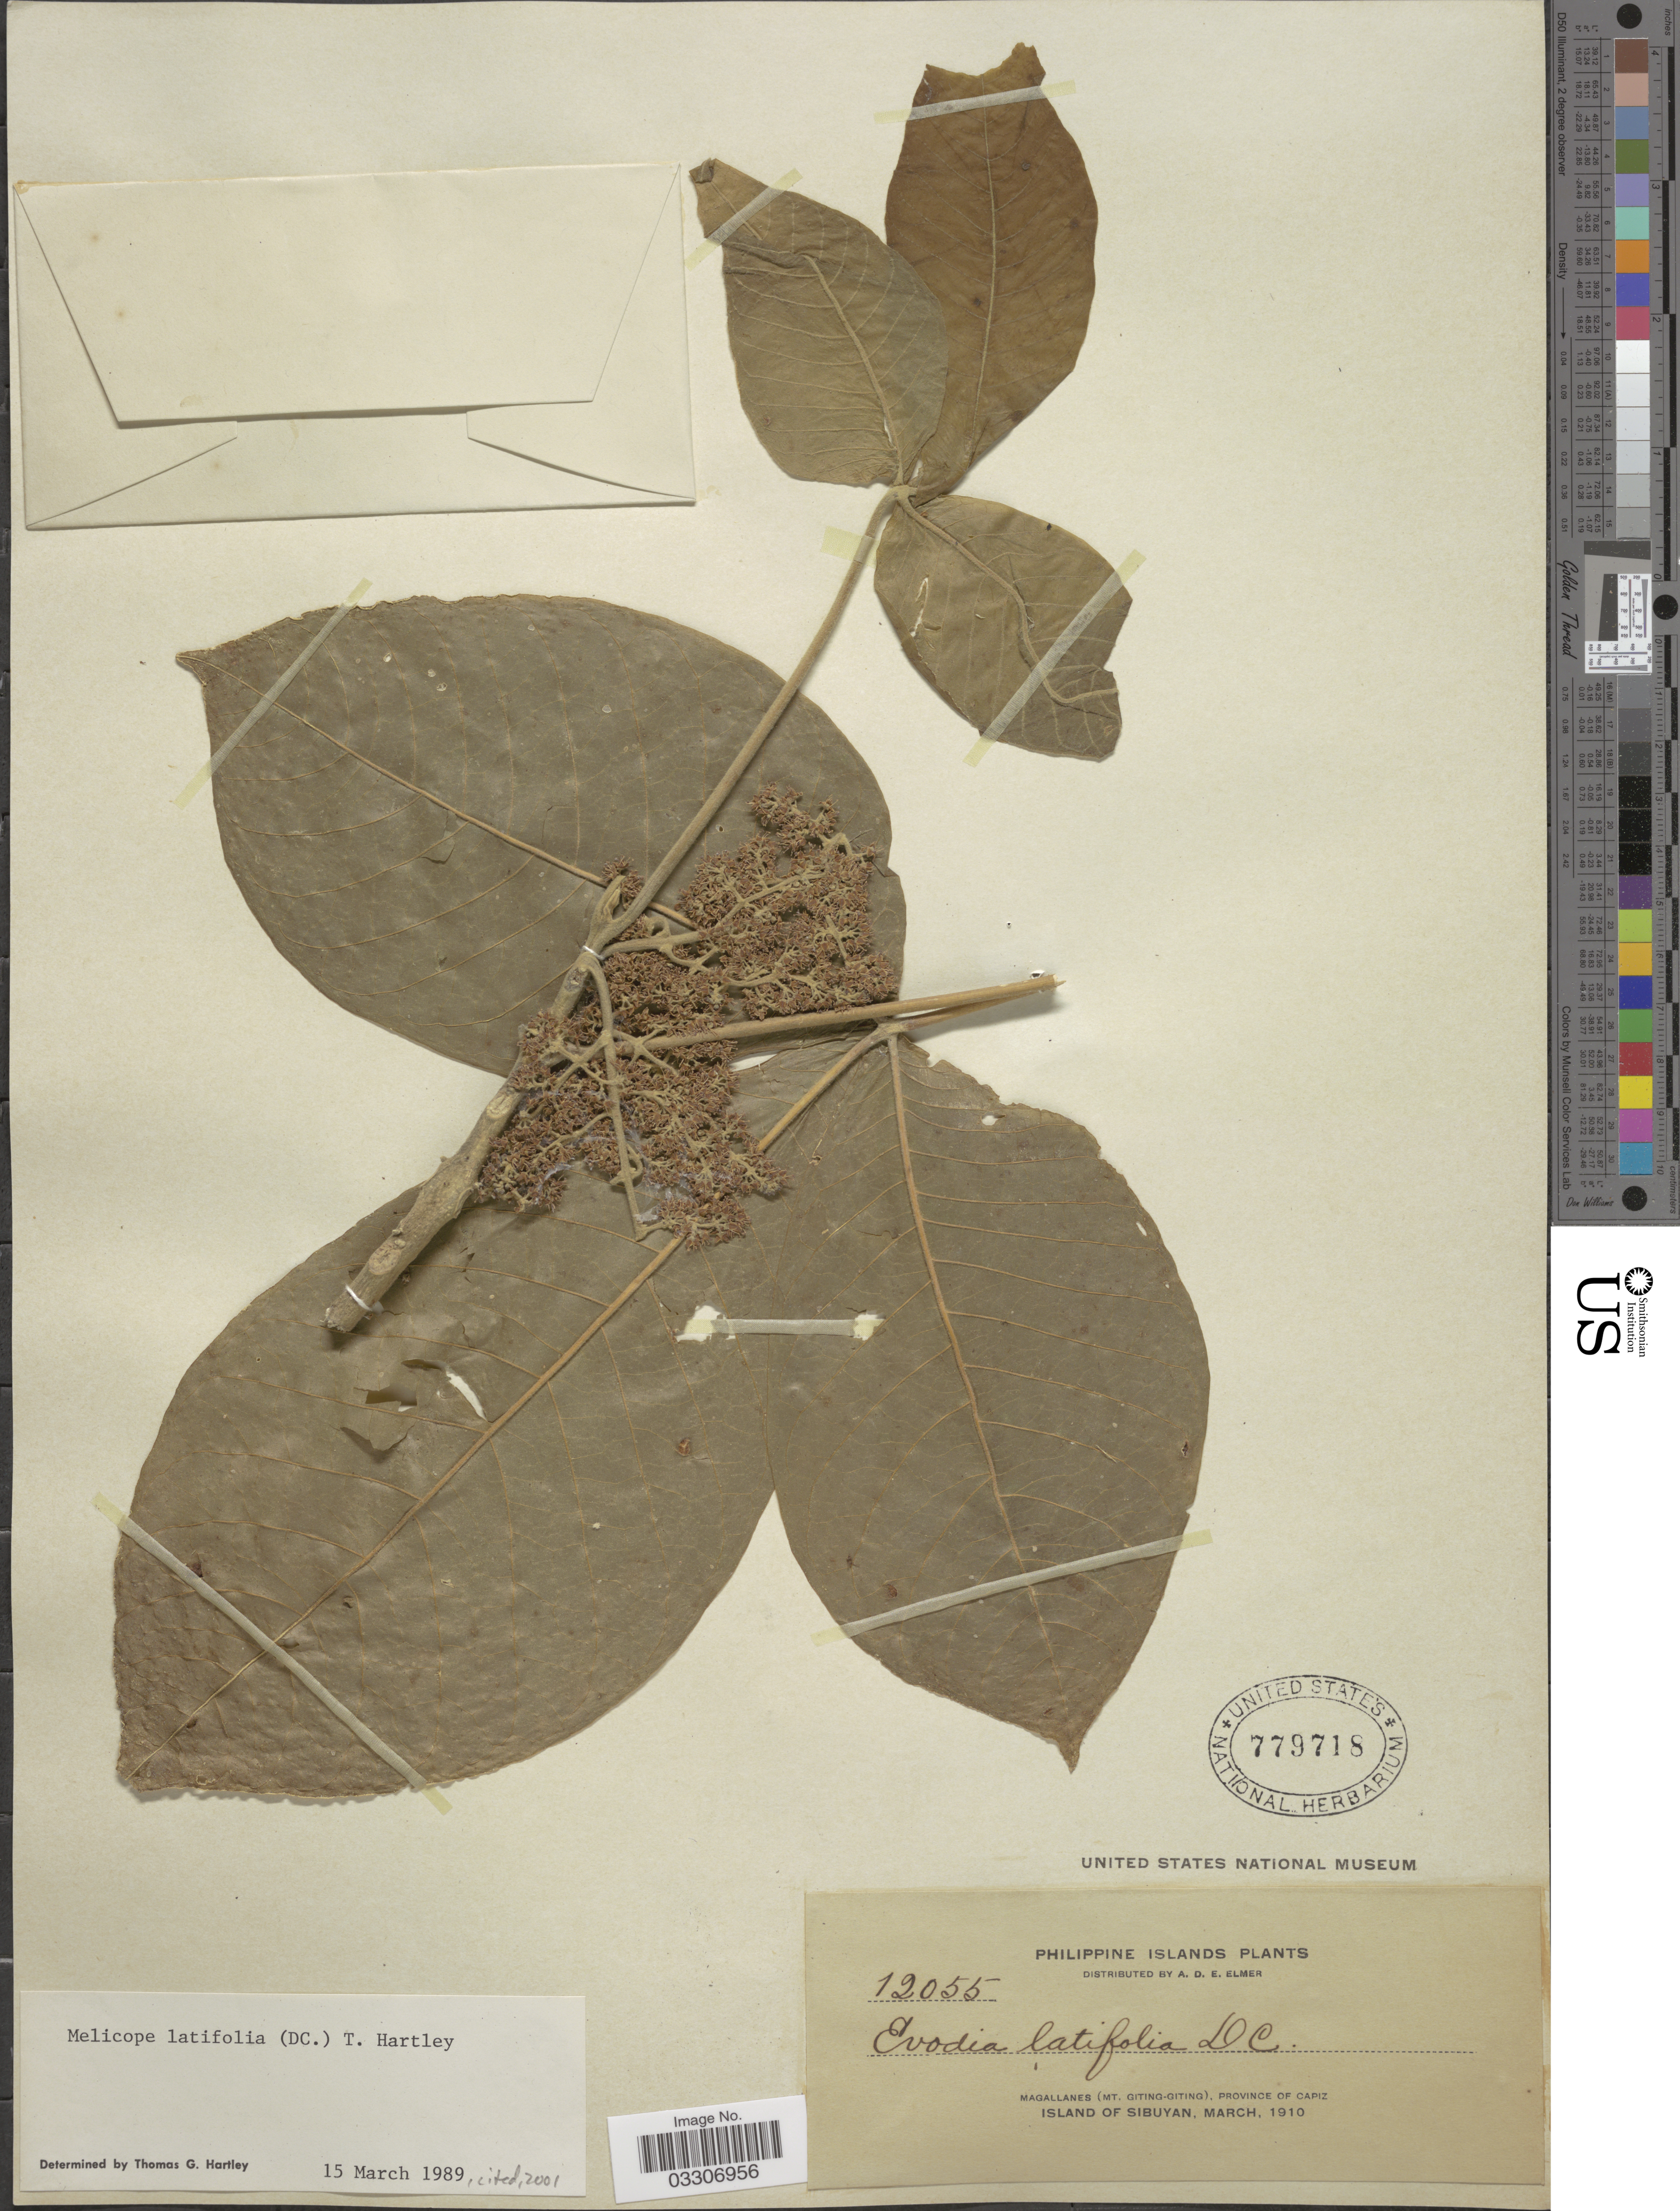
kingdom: Plantae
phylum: Tracheophyta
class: Magnoliopsida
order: Sapindales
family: Rutaceae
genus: Melicope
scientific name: Melicope latifolia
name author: (DC.) T.G. Hartley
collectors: A. D. E. Elmer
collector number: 12055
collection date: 1910-03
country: Philippines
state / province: Western Visayas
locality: Magallanes (Mt. Giting-Giting), Province of Capiz. Island of Sibuyan.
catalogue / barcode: US 779718